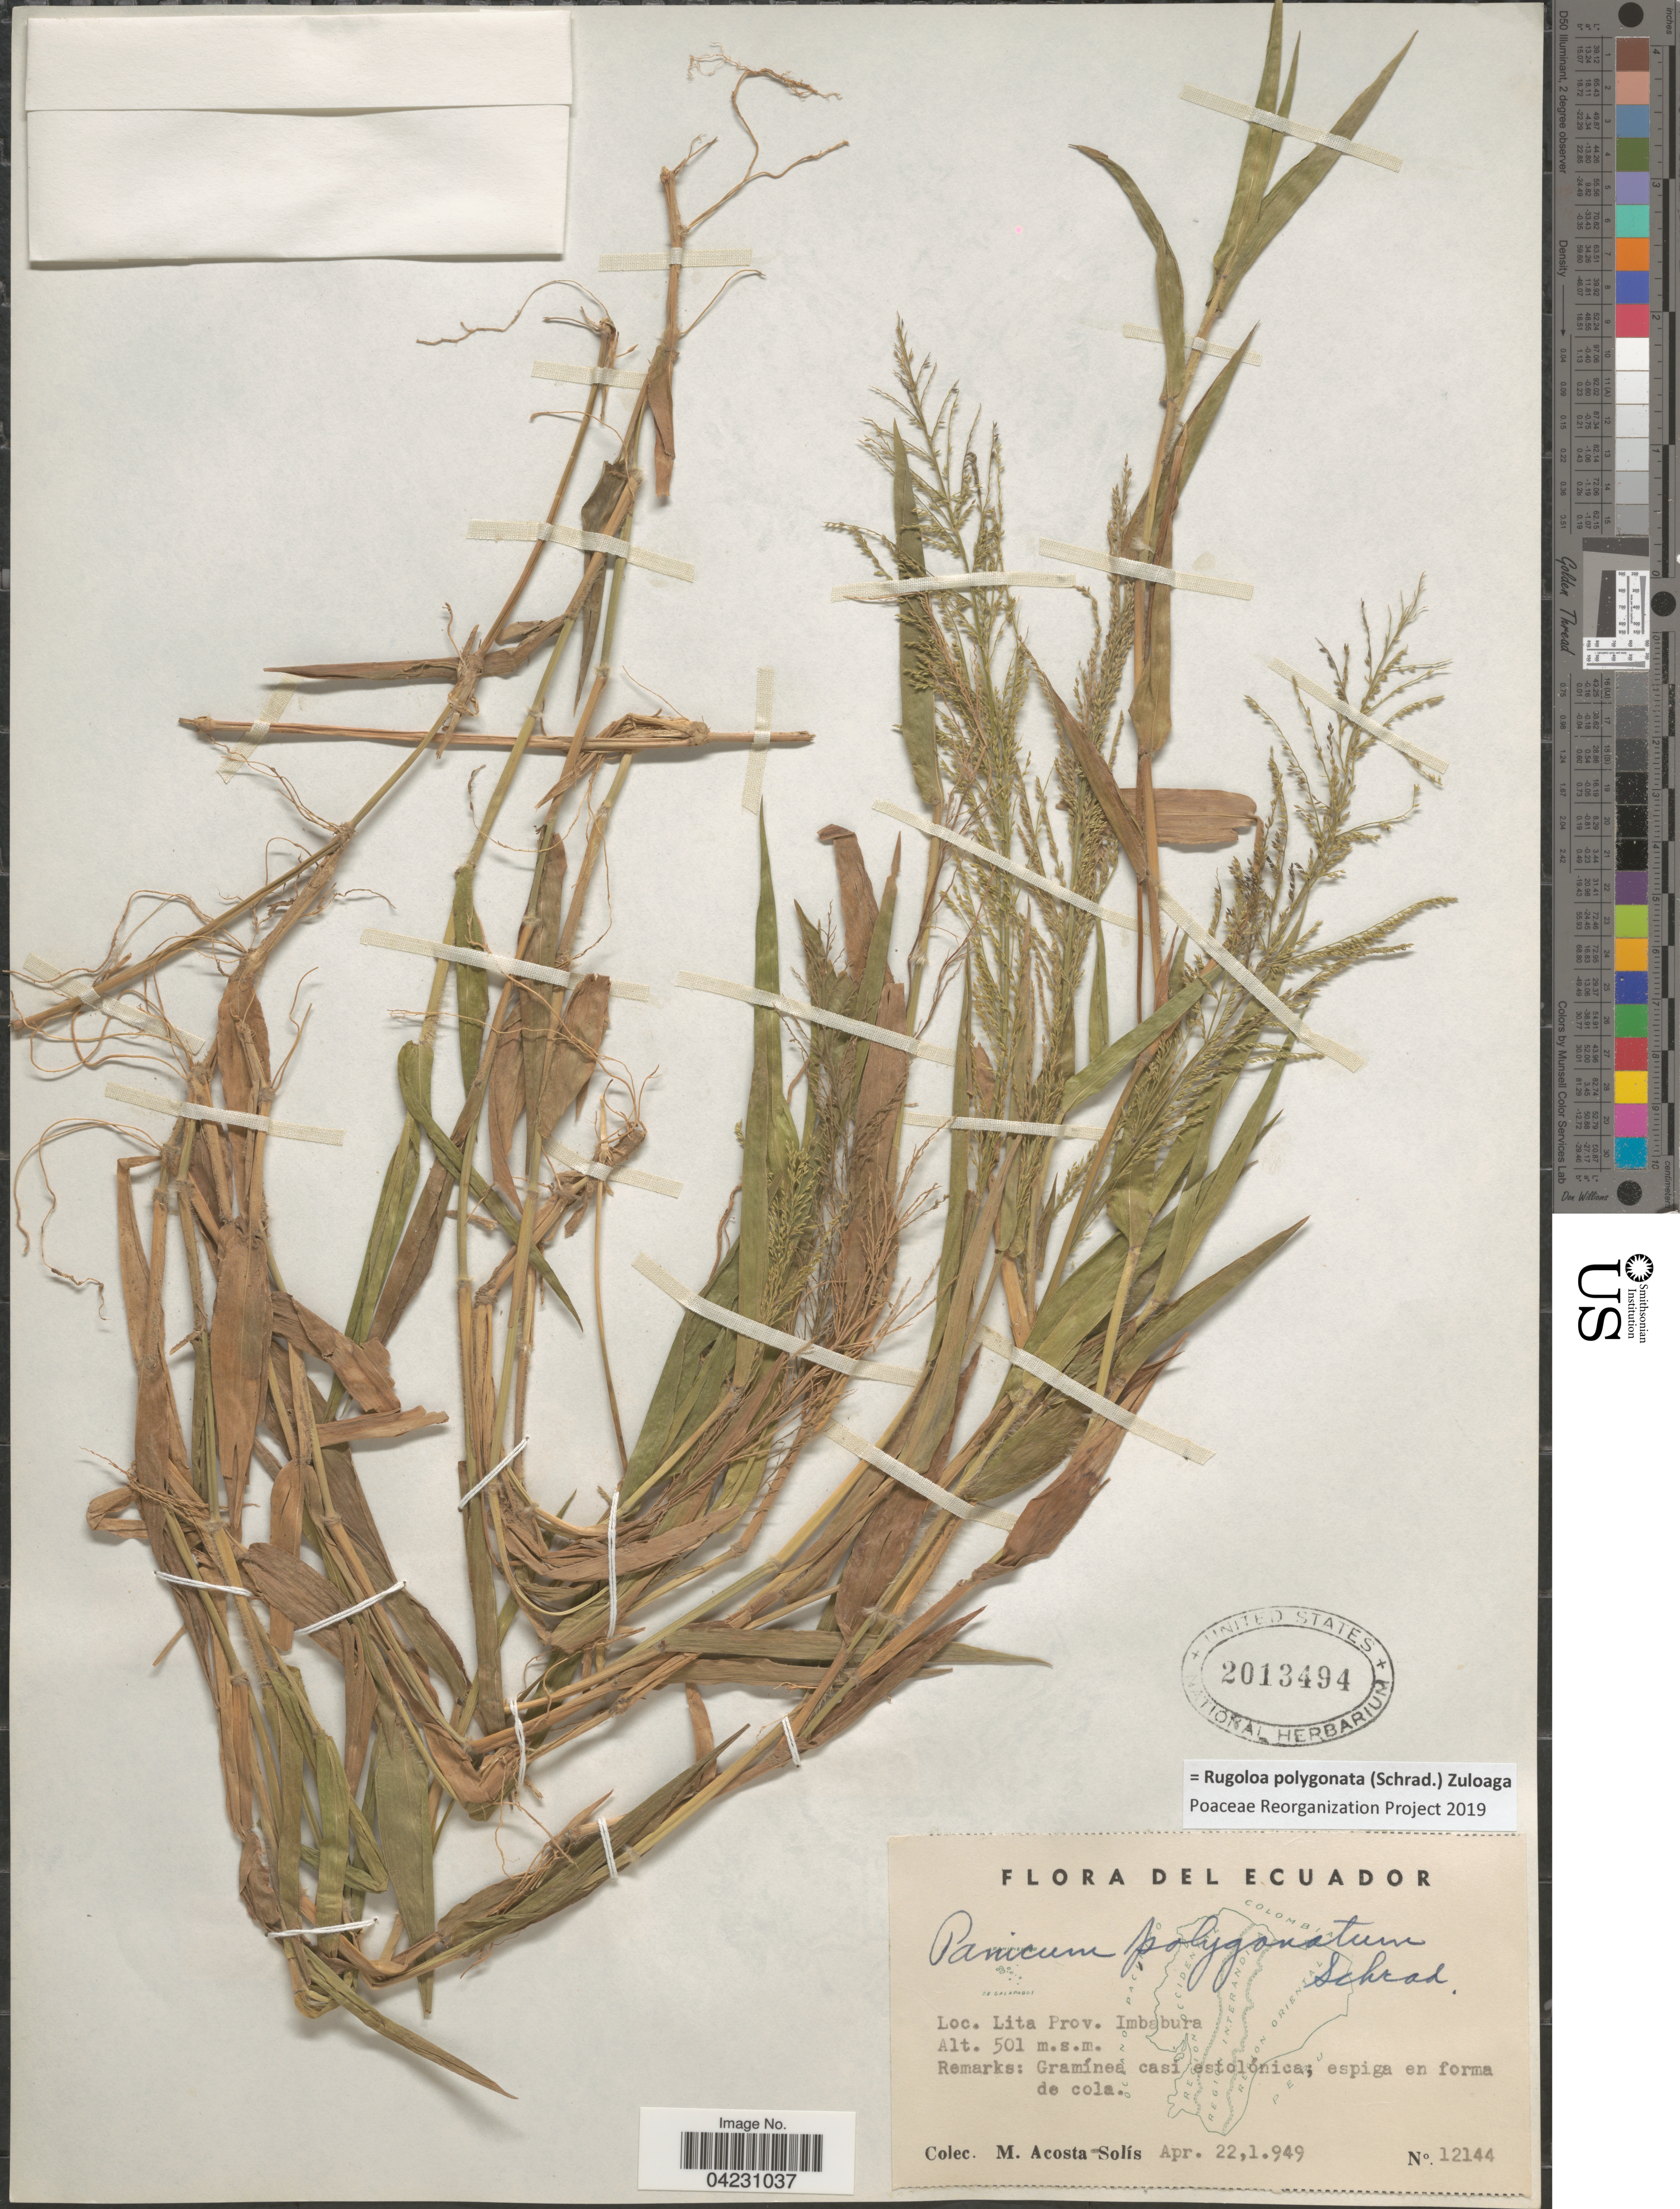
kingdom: Plantae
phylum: Tracheophyta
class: Liliopsida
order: Poales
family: Poaceae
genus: Rugoloa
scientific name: Rugoloa polygonata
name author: (Schrad.) Zuloaga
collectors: M. Acosta Solis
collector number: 12144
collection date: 1949-04-22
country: Ecuador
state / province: Imbabura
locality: Lita. Prov. Imbabura.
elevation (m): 501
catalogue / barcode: US 2013494